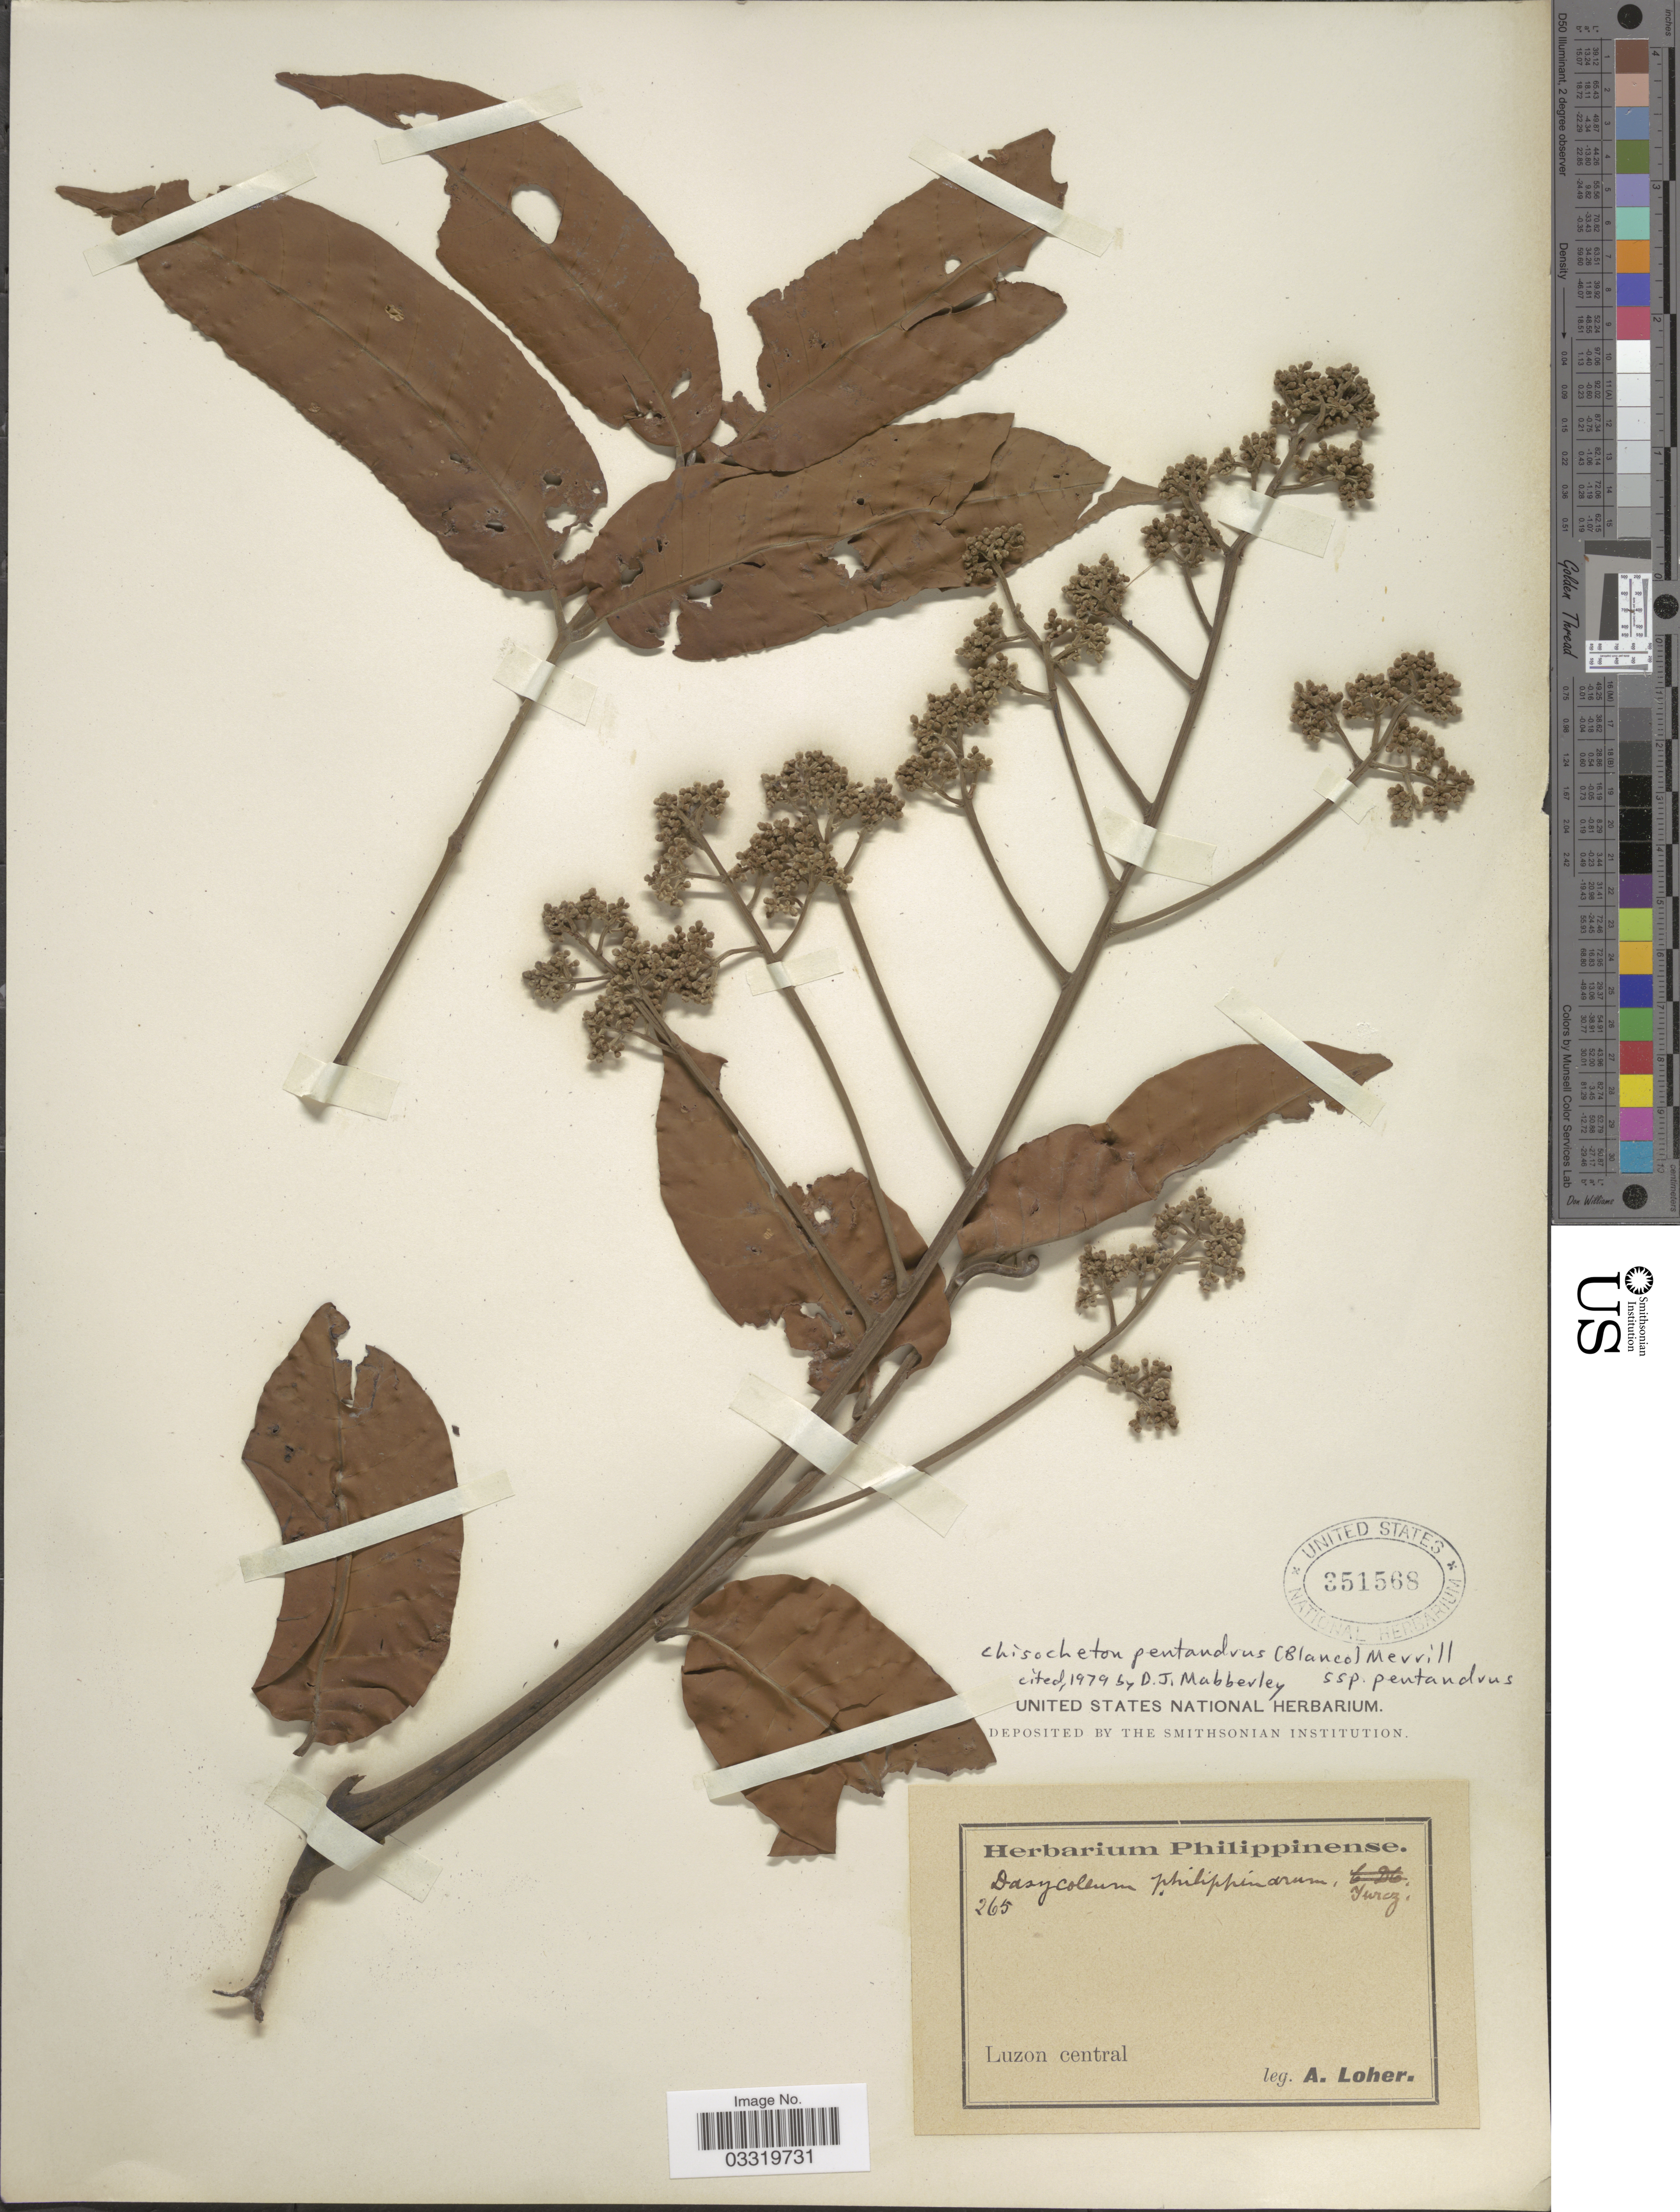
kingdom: Plantae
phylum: Tracheophyta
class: Magnoliopsida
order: Sapindales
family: Meliaceae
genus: Chisocheton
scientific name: Chisocheton pentandrus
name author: (Blanco) Merr.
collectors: A. Loher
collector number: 265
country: Philippines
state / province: Central Luzon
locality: Luzon Central.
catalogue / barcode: US 351568